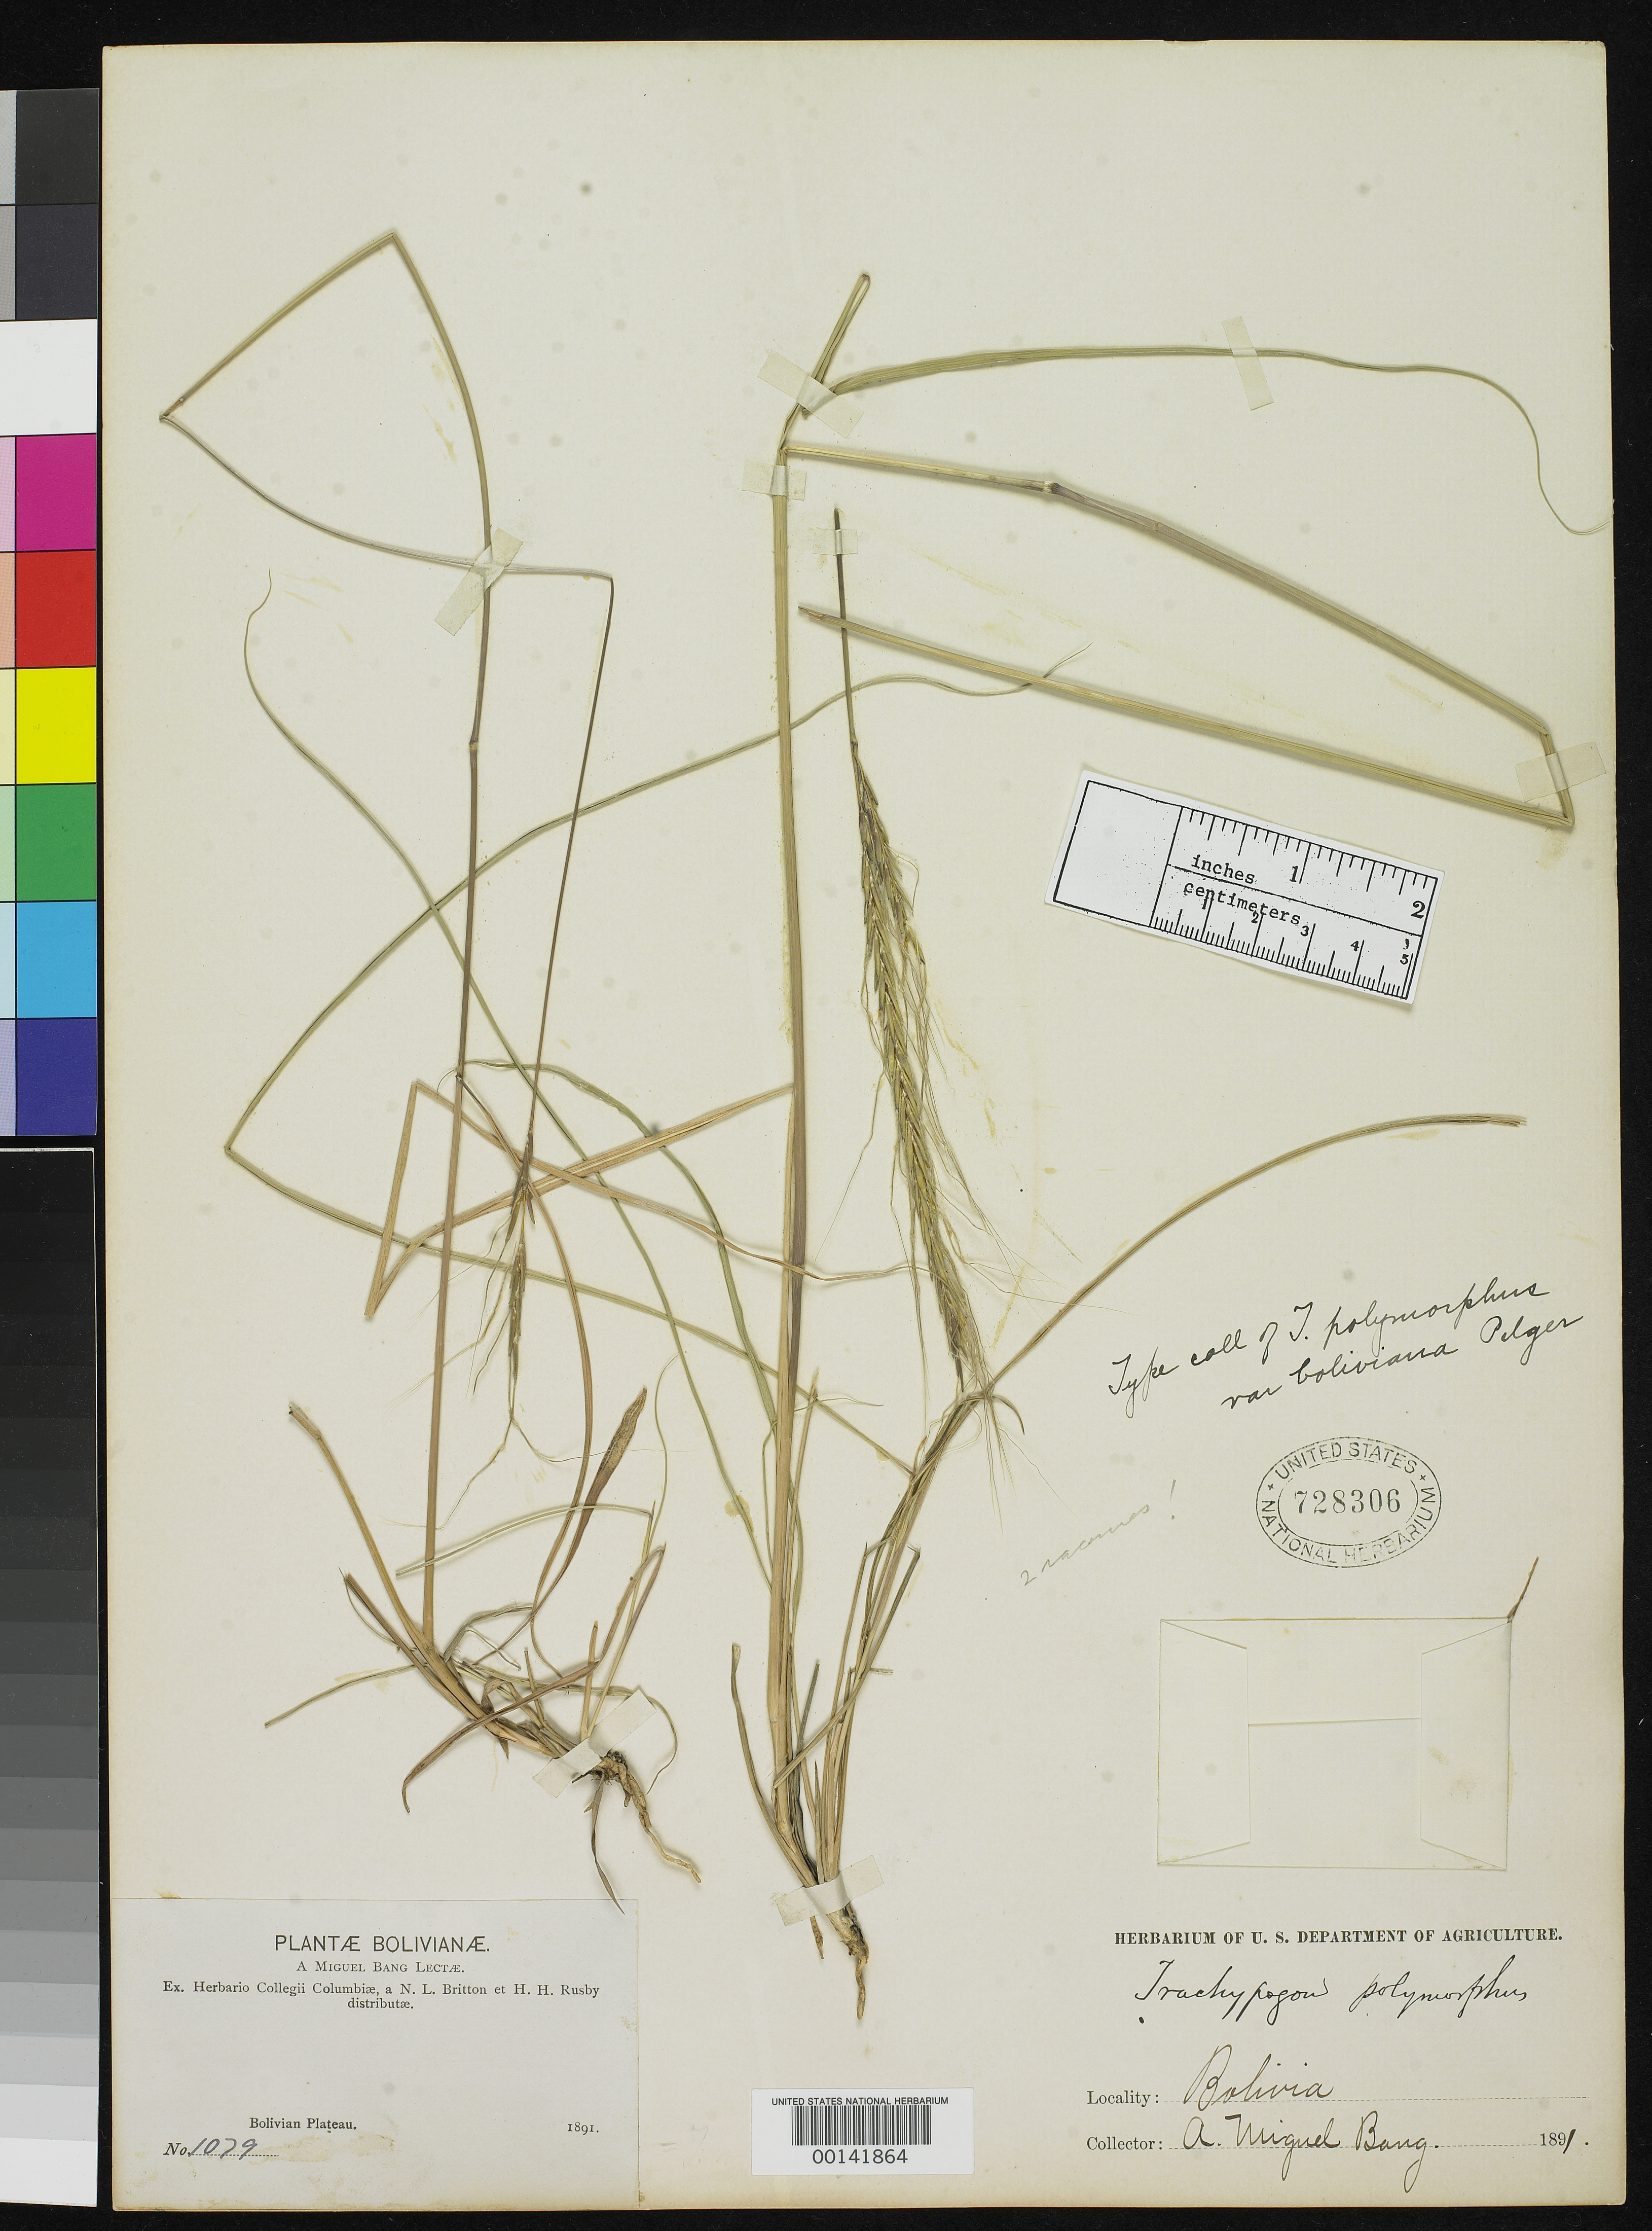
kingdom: Plantae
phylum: Tracheophyta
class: Liliopsida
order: Poales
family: Poaceae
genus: Trachypogon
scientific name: Trachypogon polymorphus var. bolivianus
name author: Pilg.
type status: Isotype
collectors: M. Bang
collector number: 1079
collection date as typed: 1891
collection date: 1891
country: Bolivia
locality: Bolivian Plateau.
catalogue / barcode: US 728306